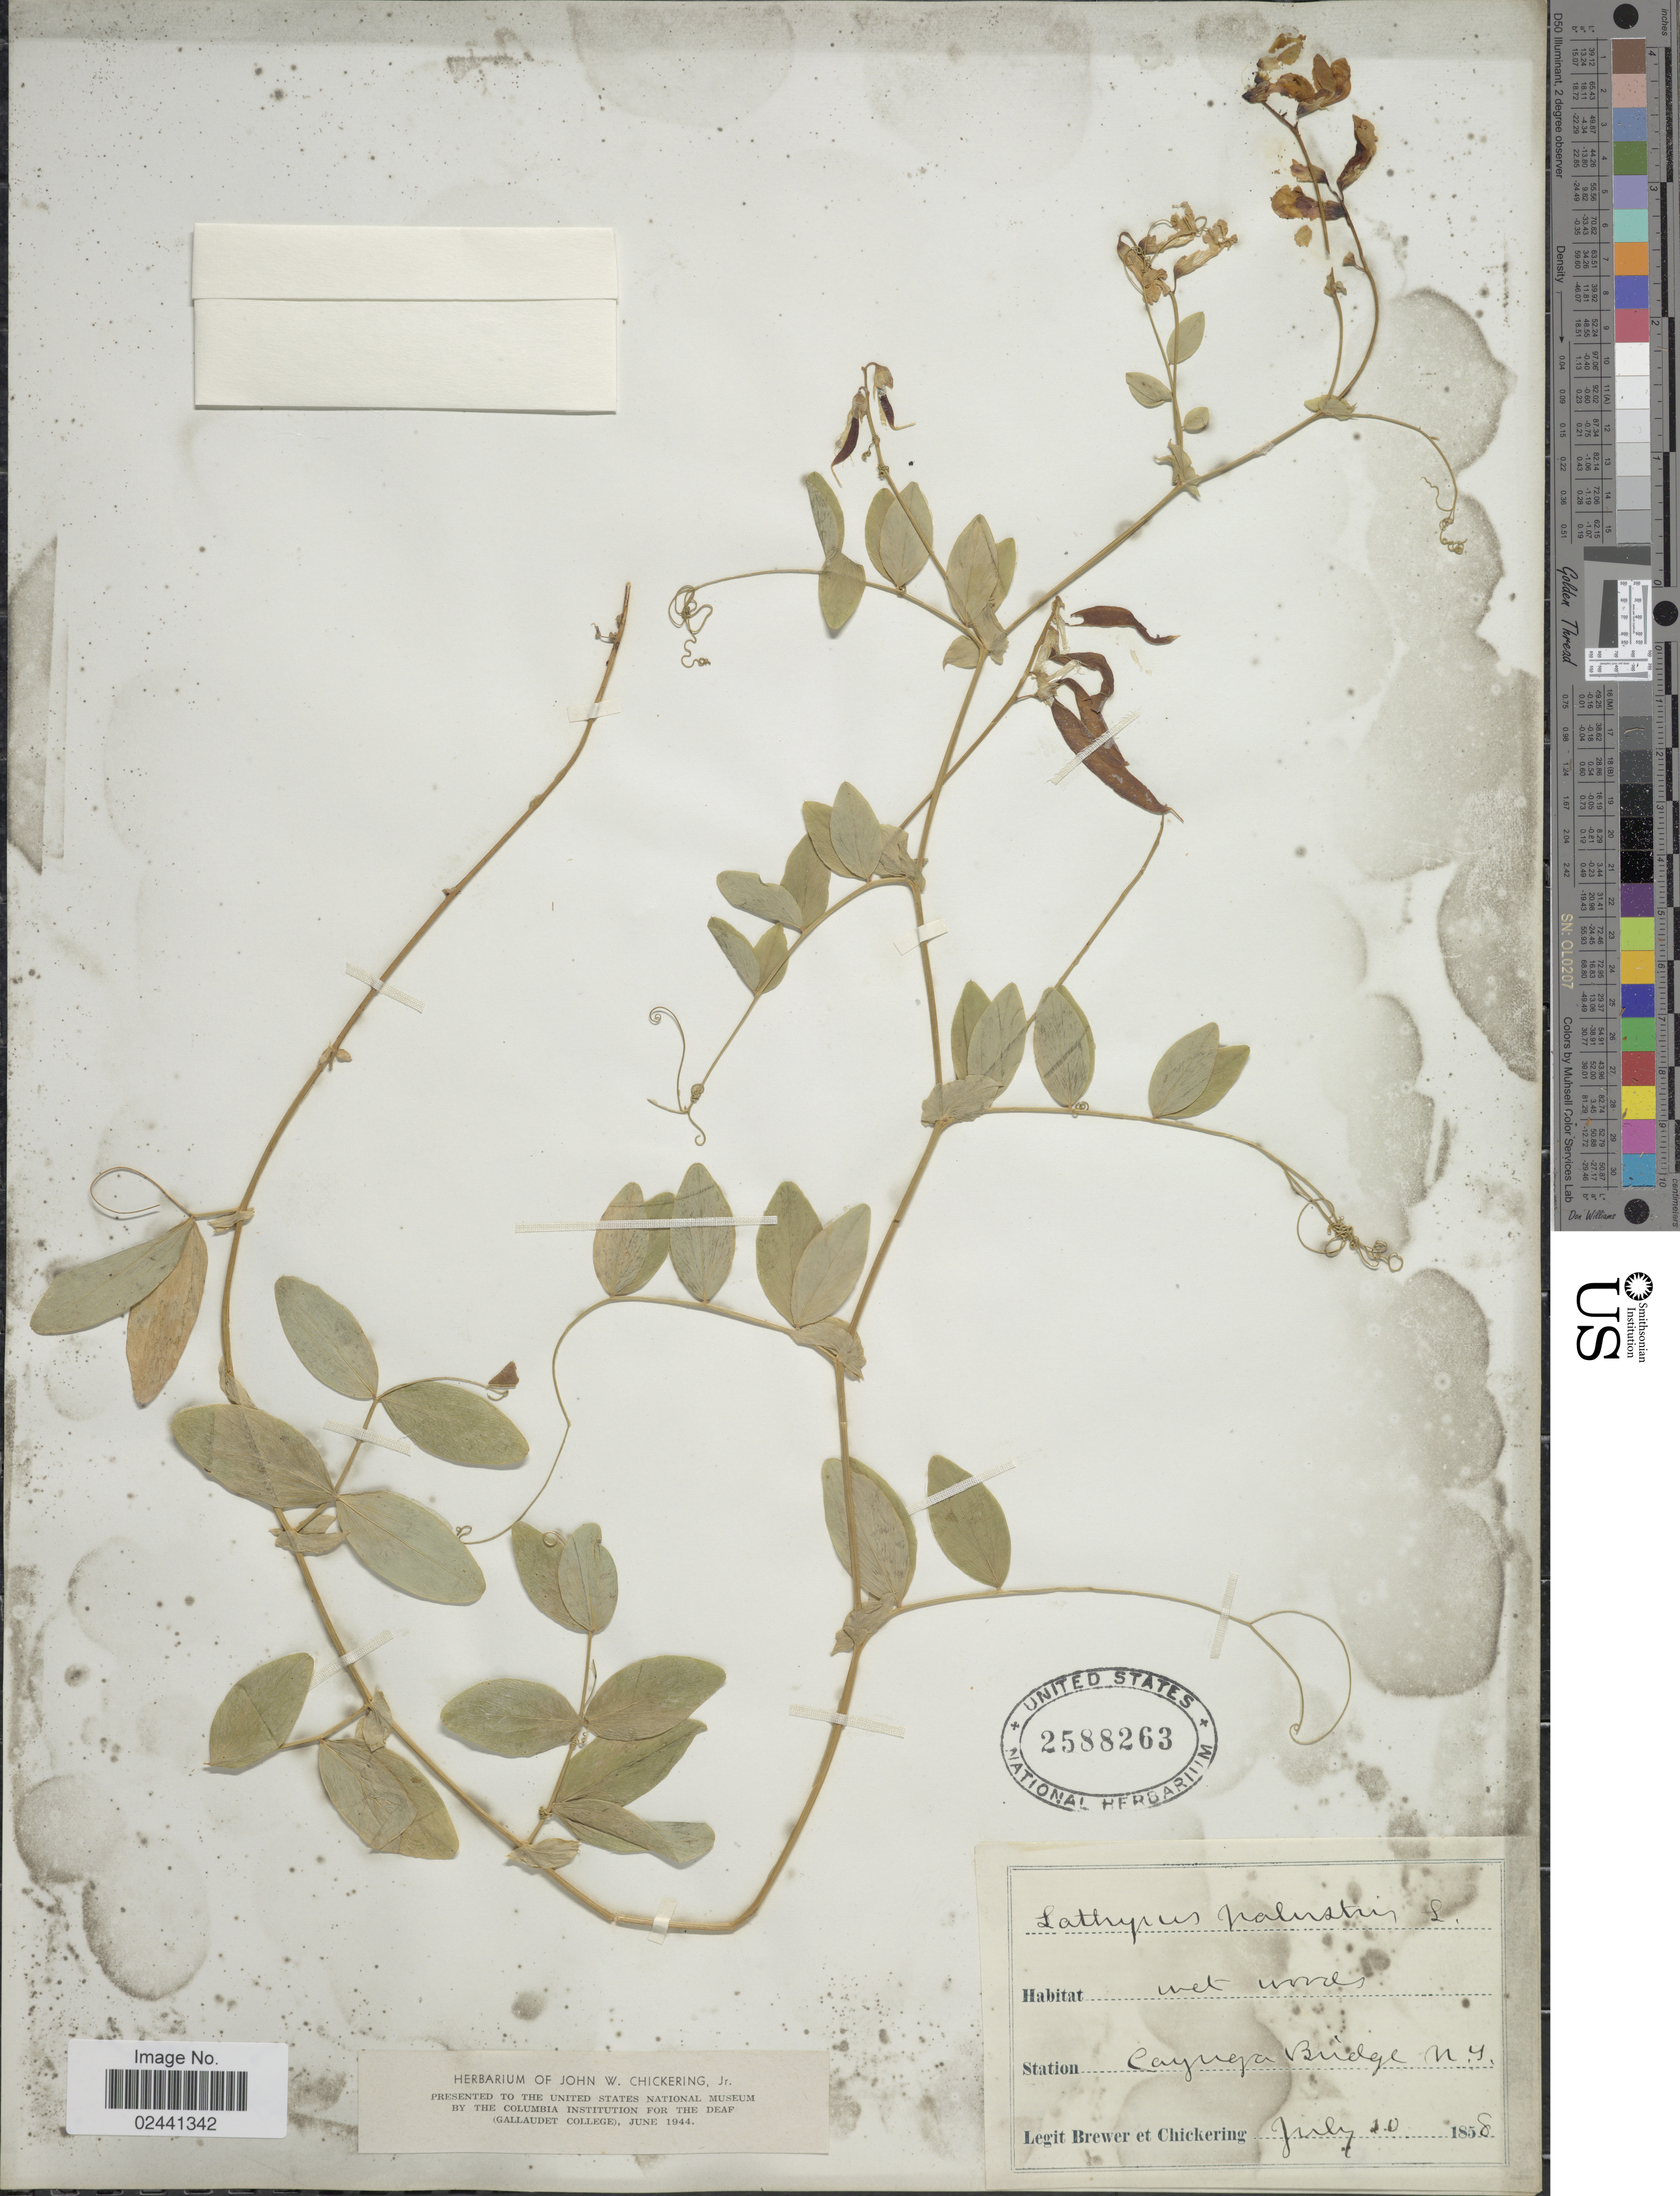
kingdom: Plantae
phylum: Tracheophyta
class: Magnoliopsida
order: Fabales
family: Fabaceae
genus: Lathyrus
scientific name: Lathyrus palustris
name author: L.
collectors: -. Brewer & -. Chickering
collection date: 1858-07-10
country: United States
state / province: New York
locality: Cayuga Bridge, N.Y.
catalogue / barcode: US 2588263